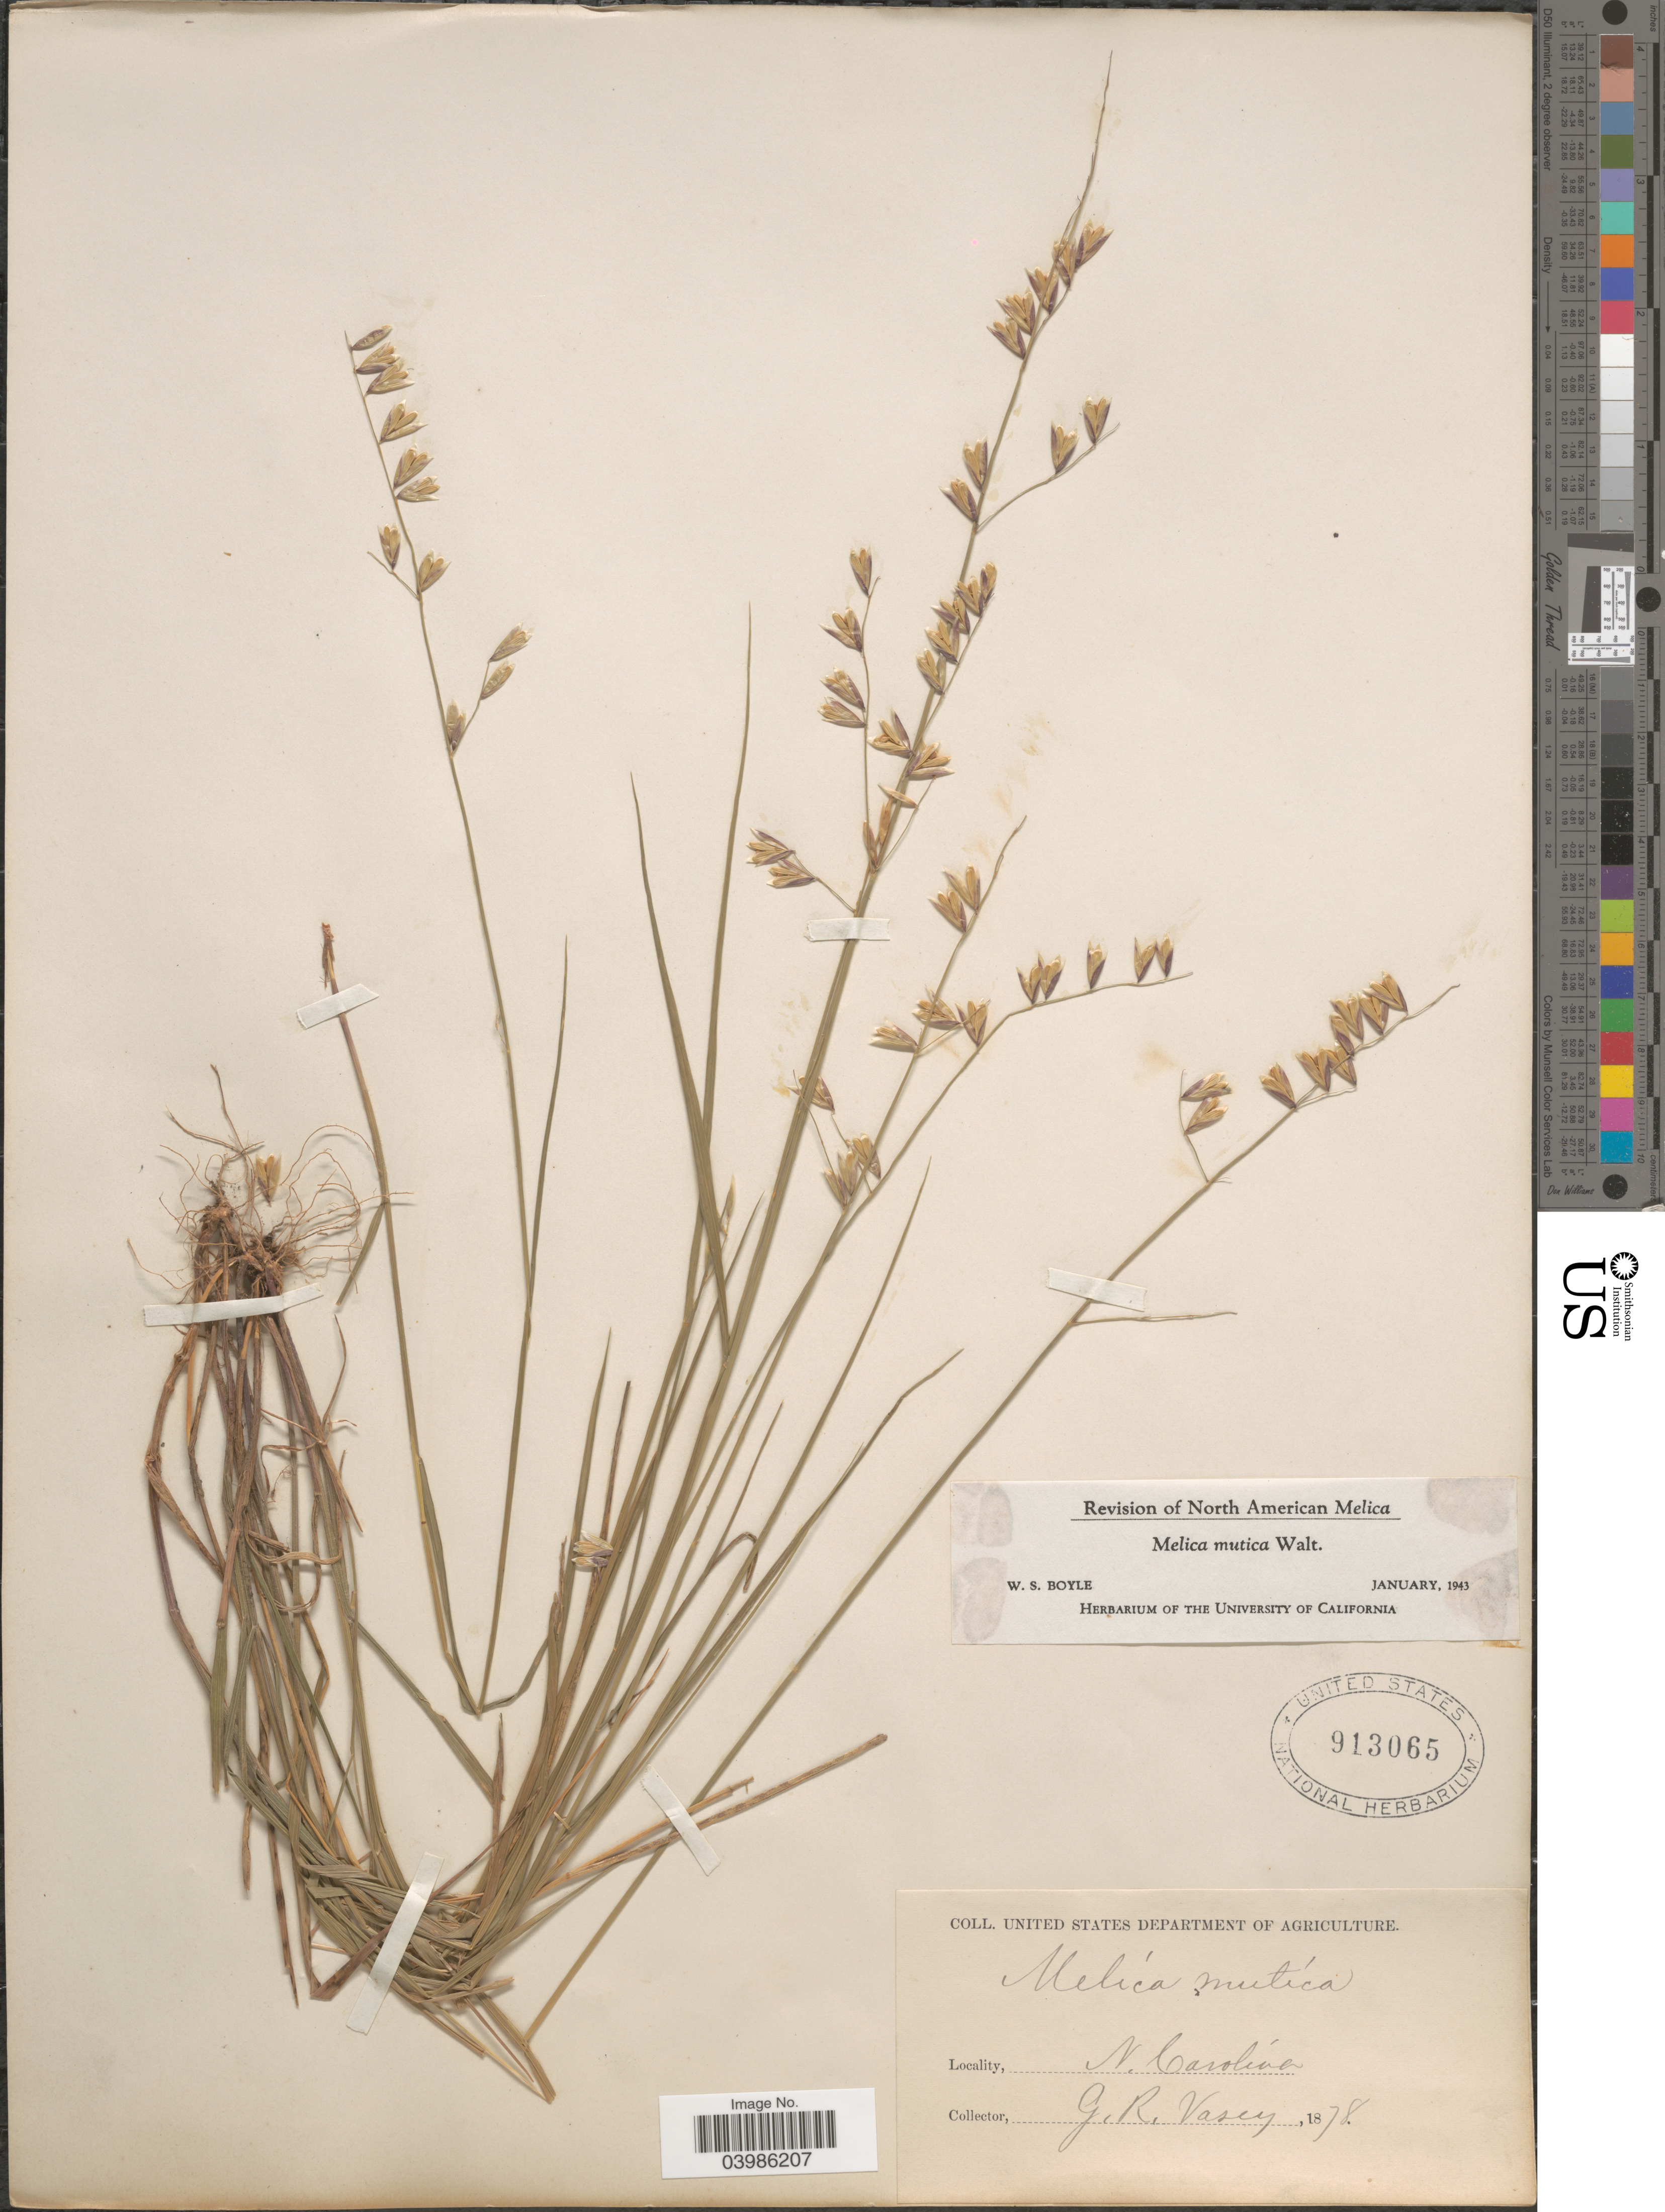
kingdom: Plantae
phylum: Tracheophyta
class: Liliopsida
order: Poales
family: Poaceae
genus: Melica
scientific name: Melica mutica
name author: Walter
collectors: G. R. Vasey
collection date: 1878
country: United States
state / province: North Carolina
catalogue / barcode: US 913065